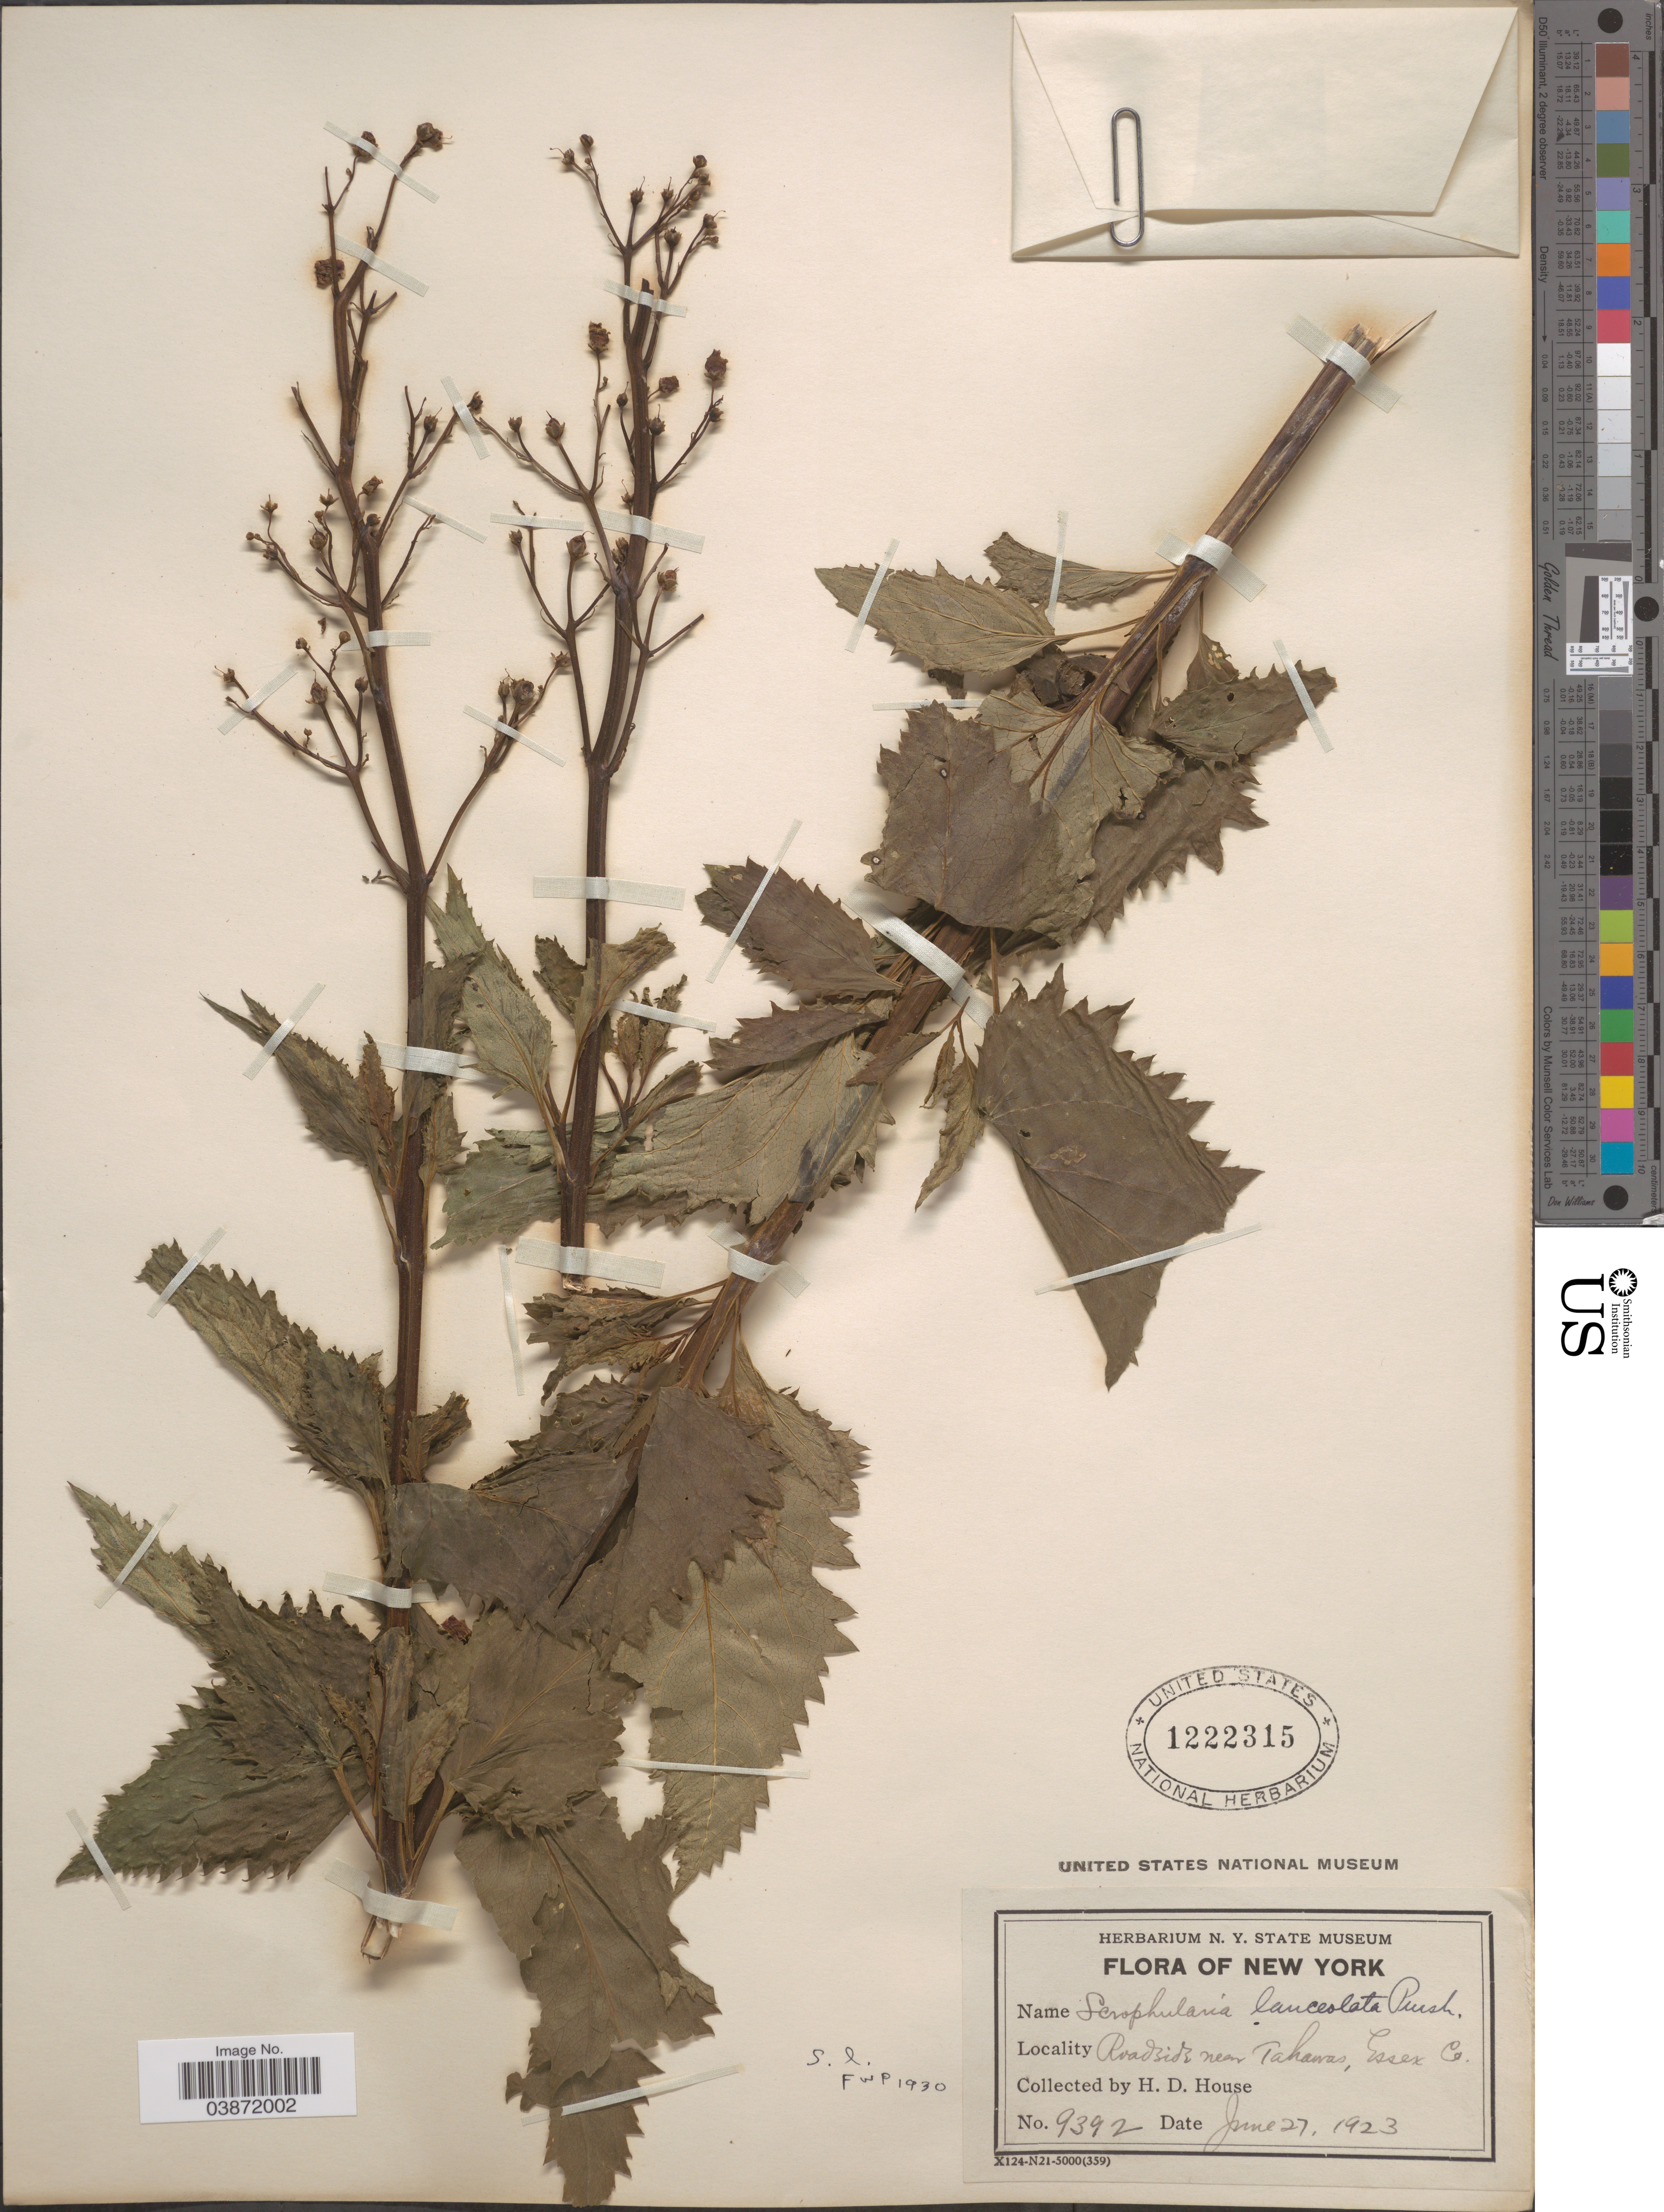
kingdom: Plantae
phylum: Tracheophyta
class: Magnoliopsida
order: Lamiales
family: Scrophulariaceae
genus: Scrophularia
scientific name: Scrophularia lanceolata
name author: Pursh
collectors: H. D. House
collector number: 9392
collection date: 1923-06-27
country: United States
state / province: New York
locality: Roadside near Tahawas, Essex Co.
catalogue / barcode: US 1222315